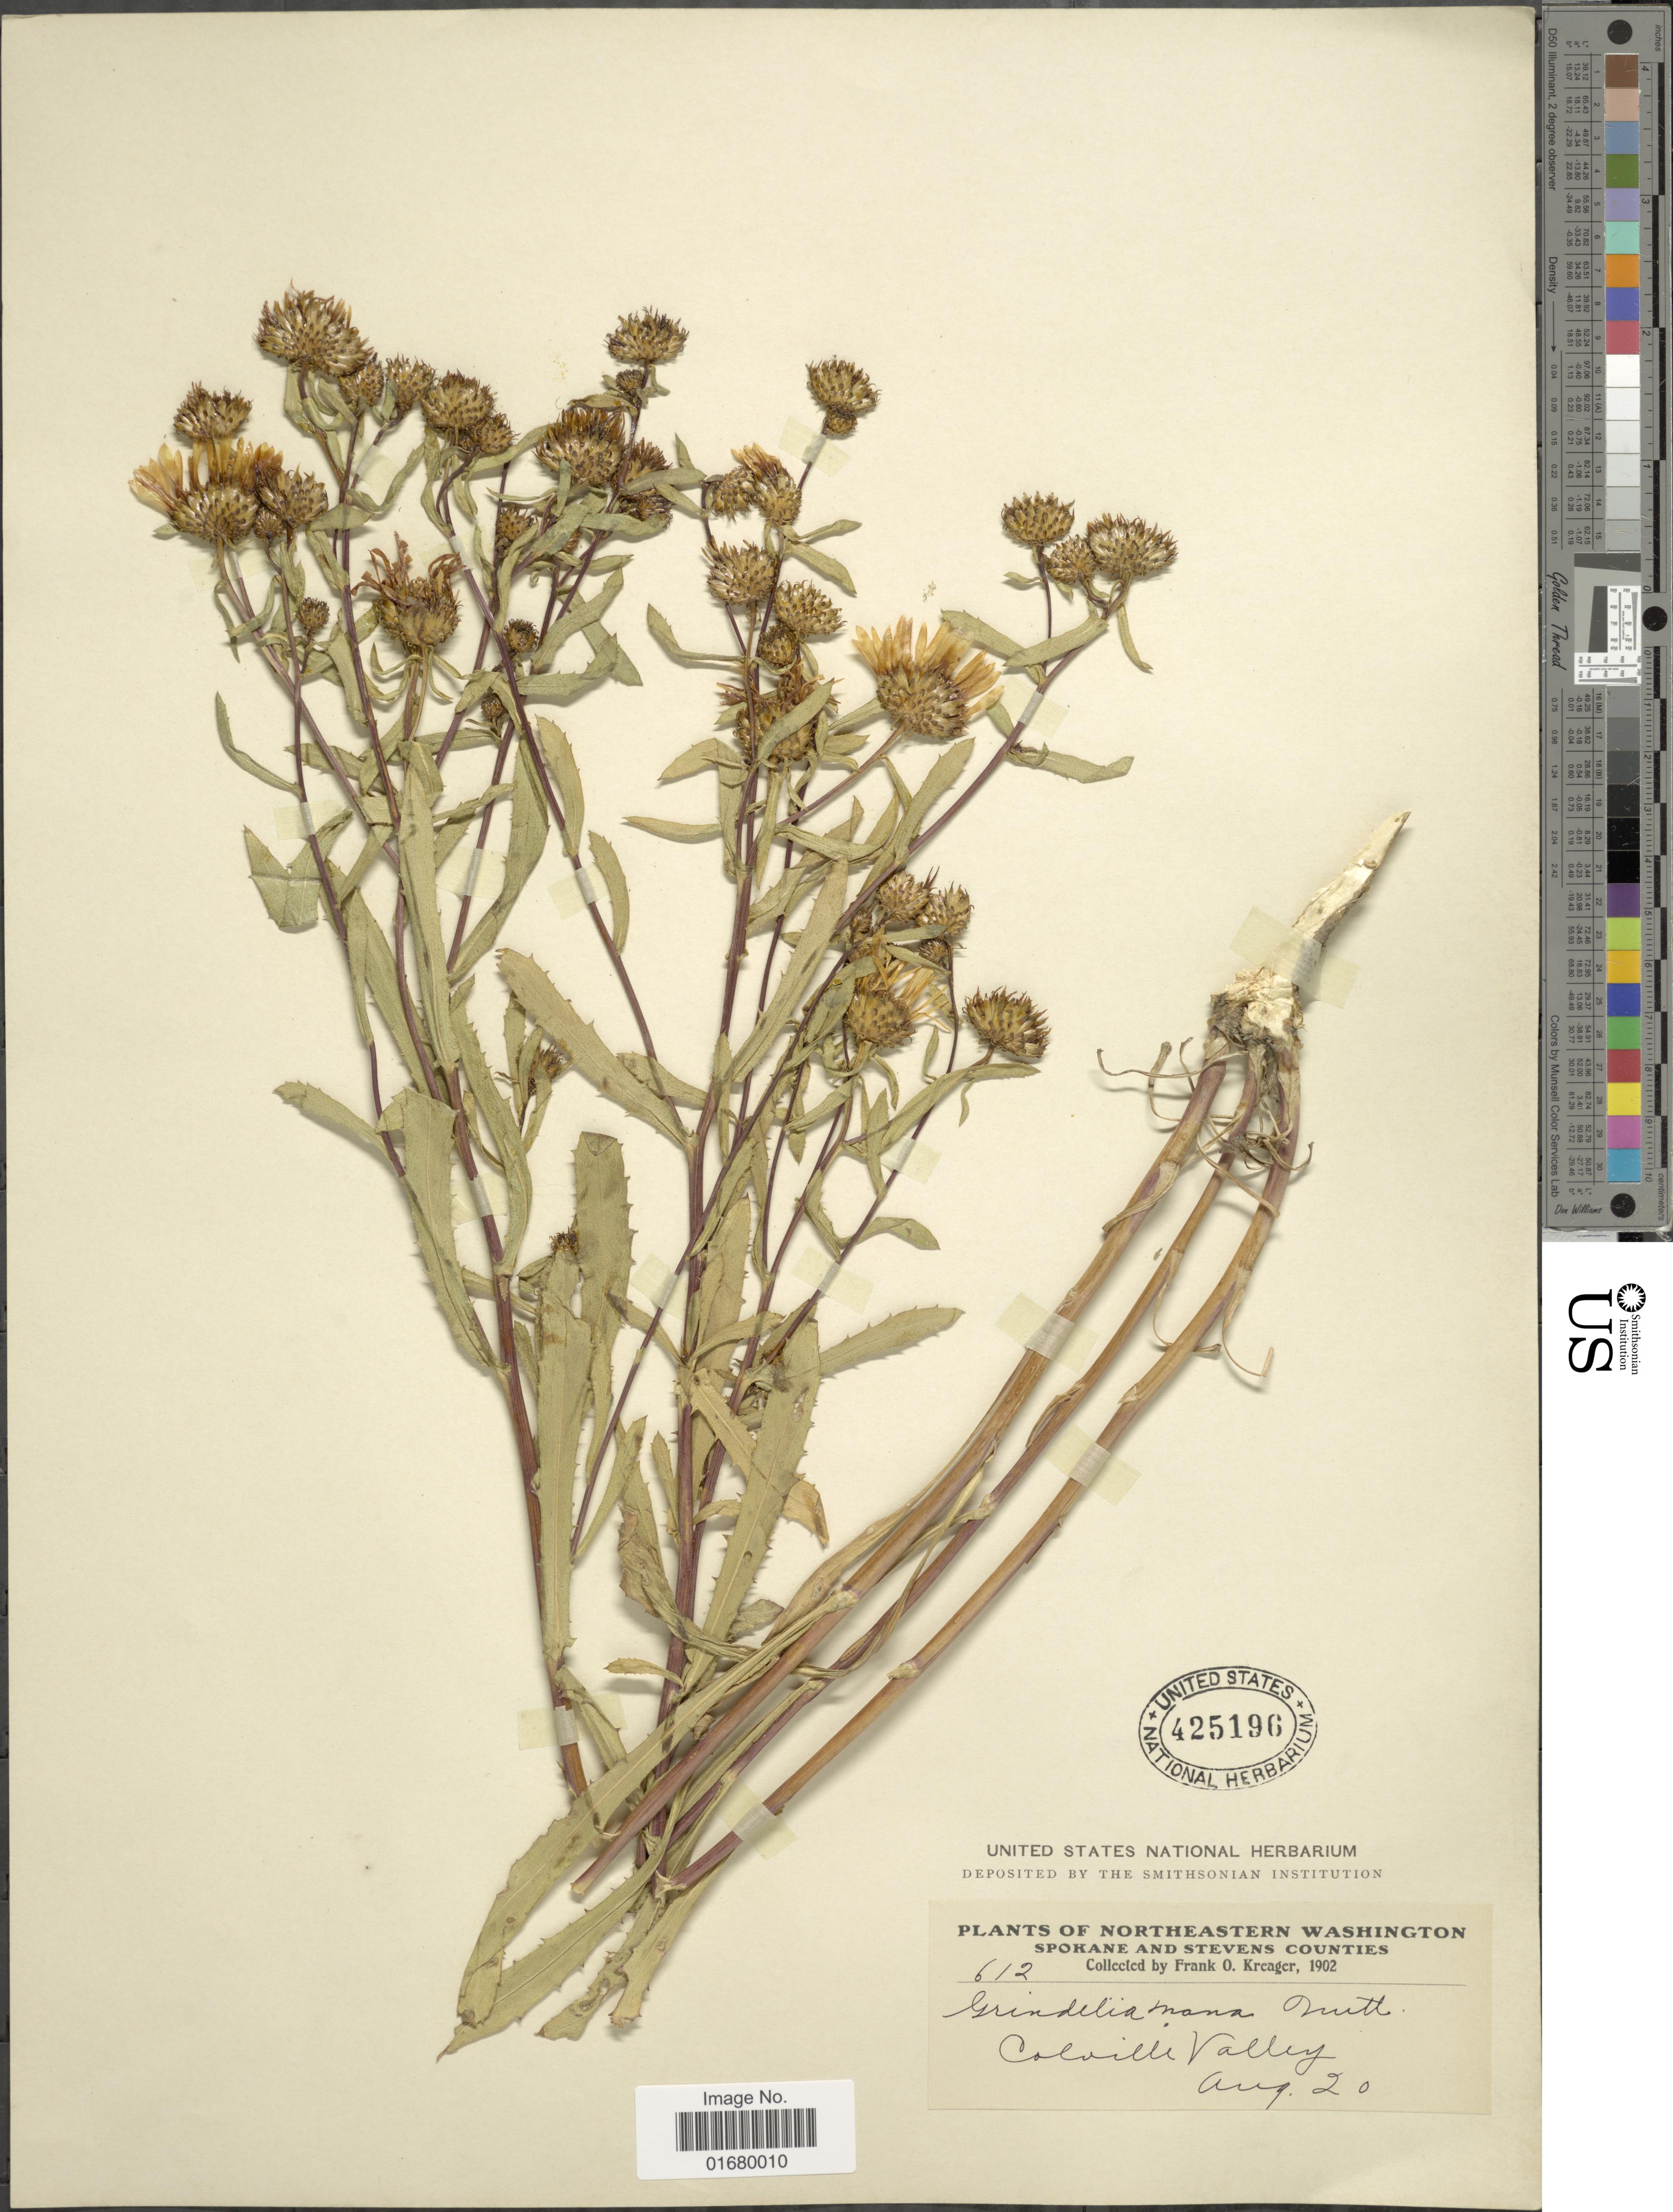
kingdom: Plantae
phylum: Tracheophyta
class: Magnoliopsida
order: Asterales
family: Asteraceae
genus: Grindelia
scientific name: Grindelia nana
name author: Nutt.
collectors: F. Kreager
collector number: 612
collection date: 1902-08-20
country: United States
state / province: Washington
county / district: Spokane / Stevens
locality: Northeastern Washington, Spokane and Stevens Counties, Colville Valley.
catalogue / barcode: US 425196